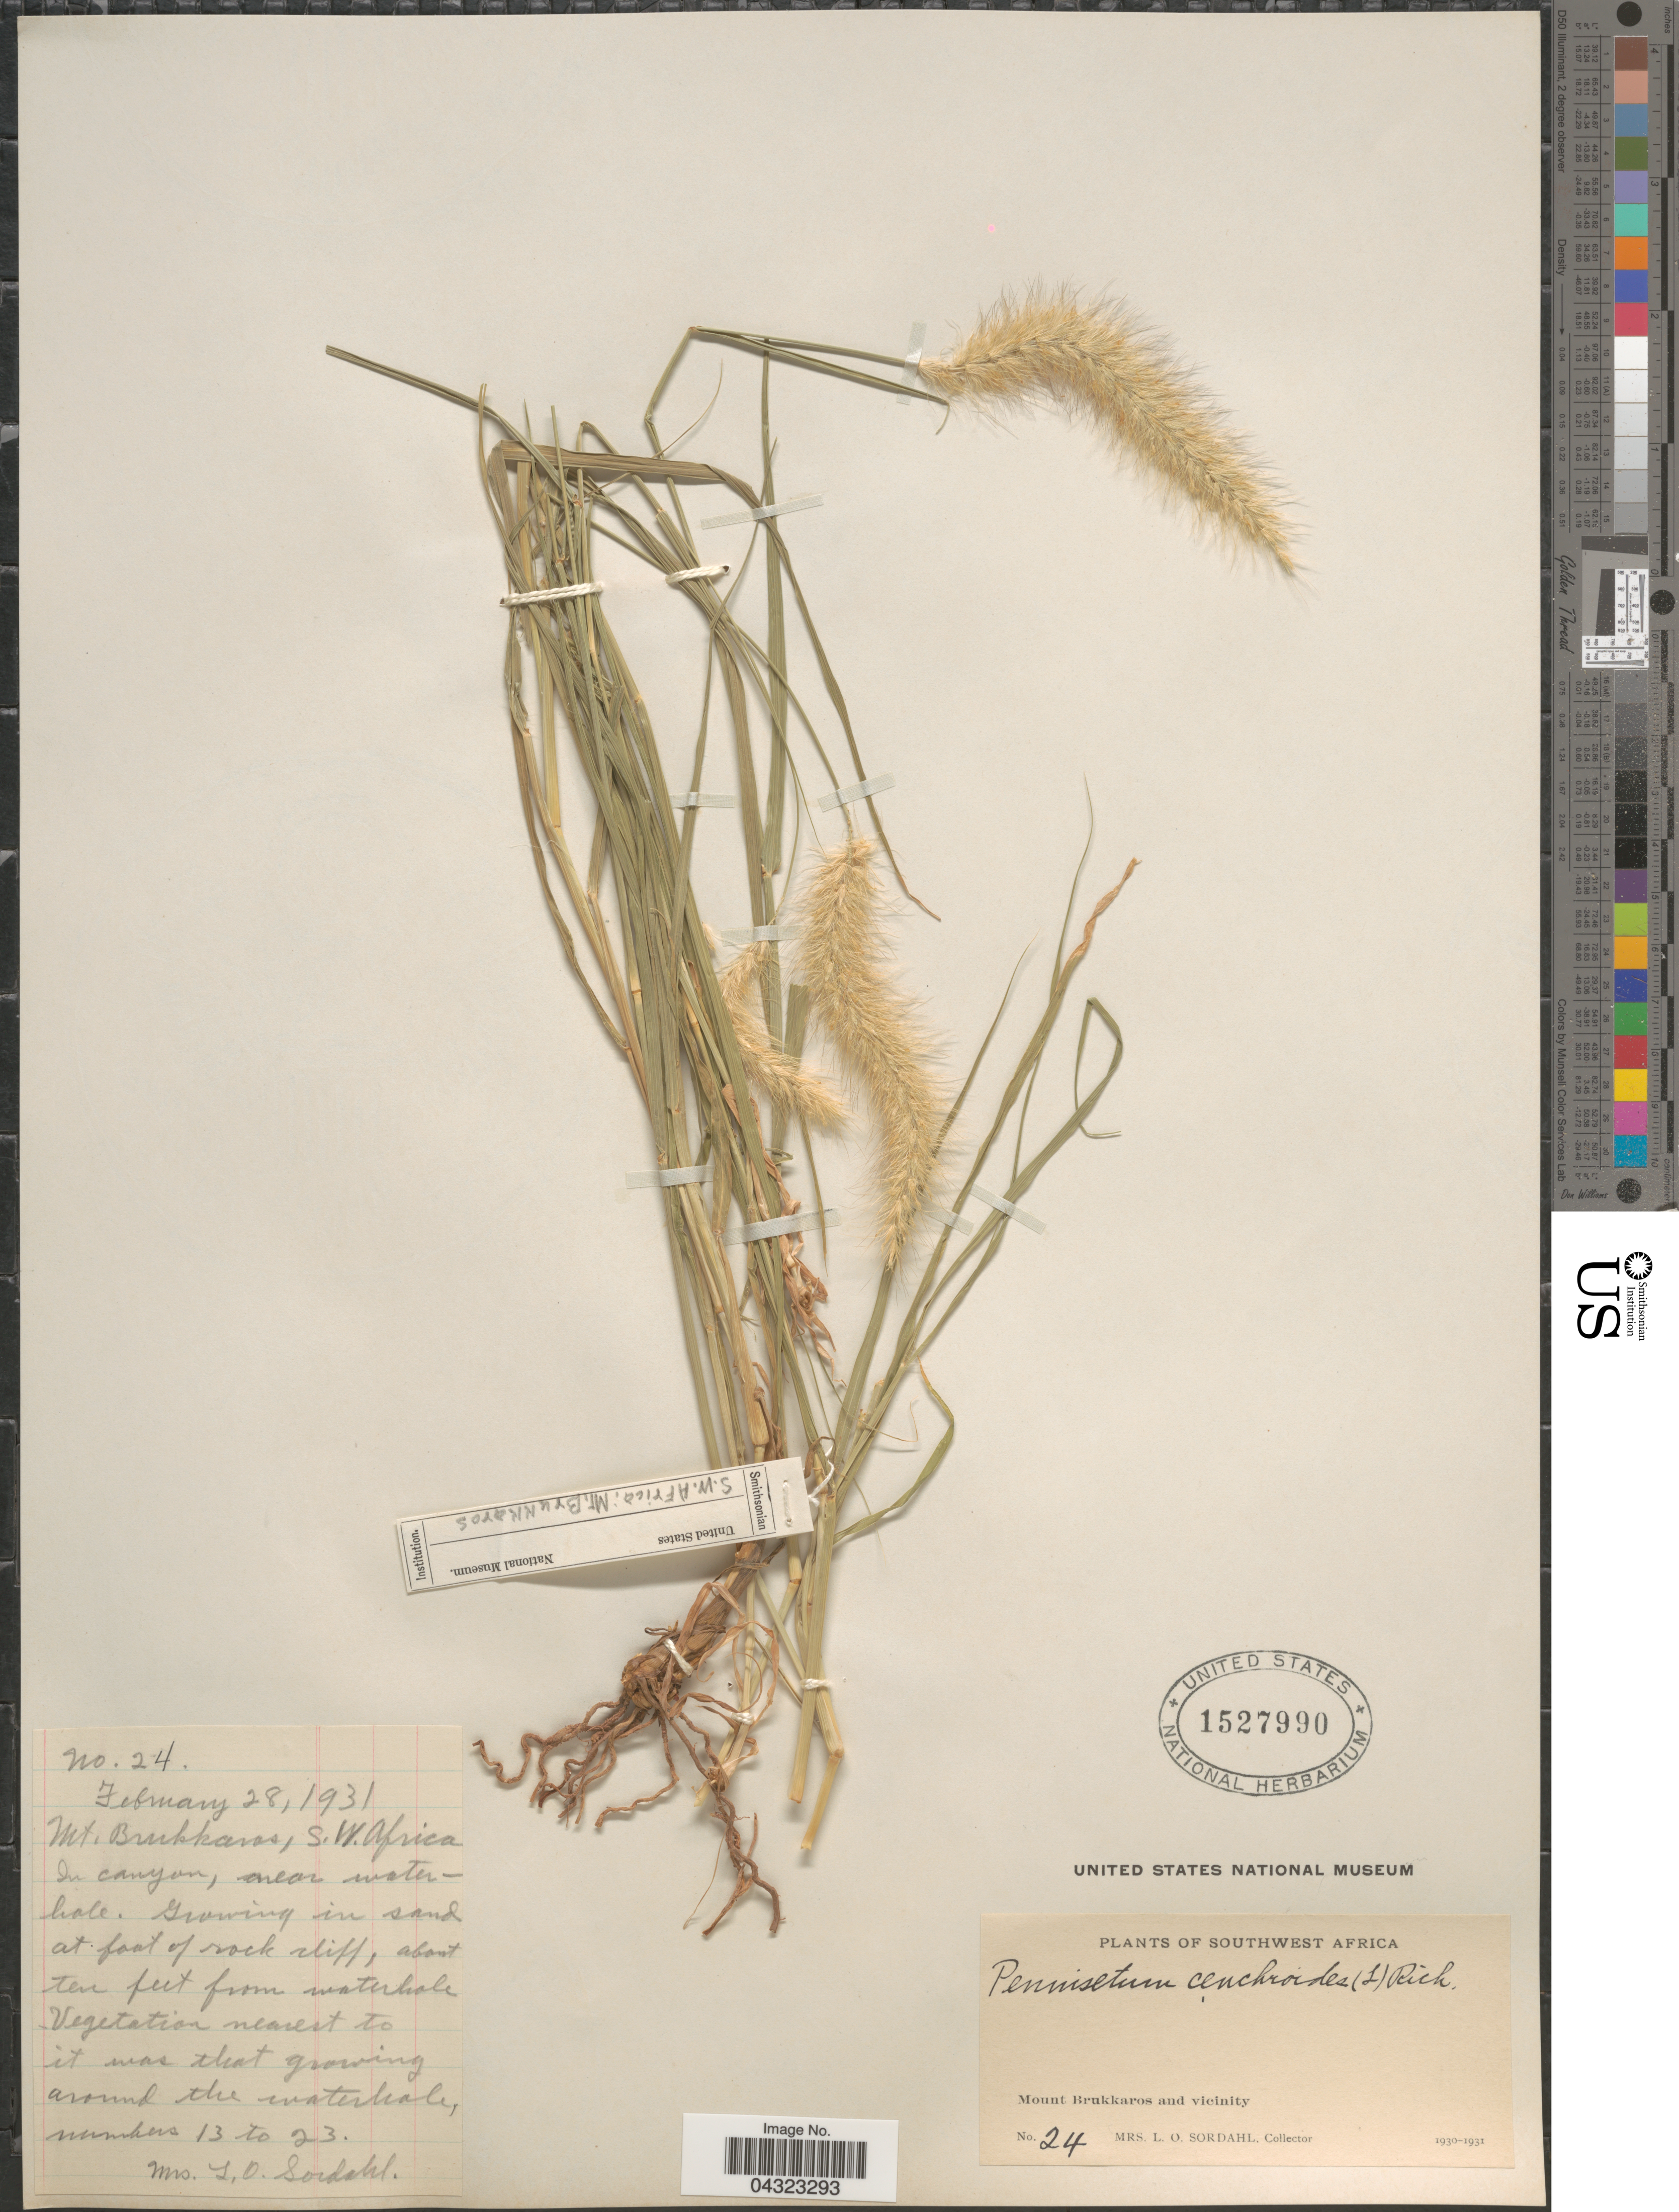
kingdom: Plantae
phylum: Tracheophyta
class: Liliopsida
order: Poales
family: Poaceae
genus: Cenchrus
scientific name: Cenchrus ciliaris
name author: L.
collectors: L. Sordahl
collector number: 24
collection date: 1931-02-28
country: Namibia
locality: Mt. Brukkaros, S.W. Africa. In canyon, near waterhole. Southwest Africa. Mount Brukkaros and vicinity.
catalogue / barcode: US 1527990